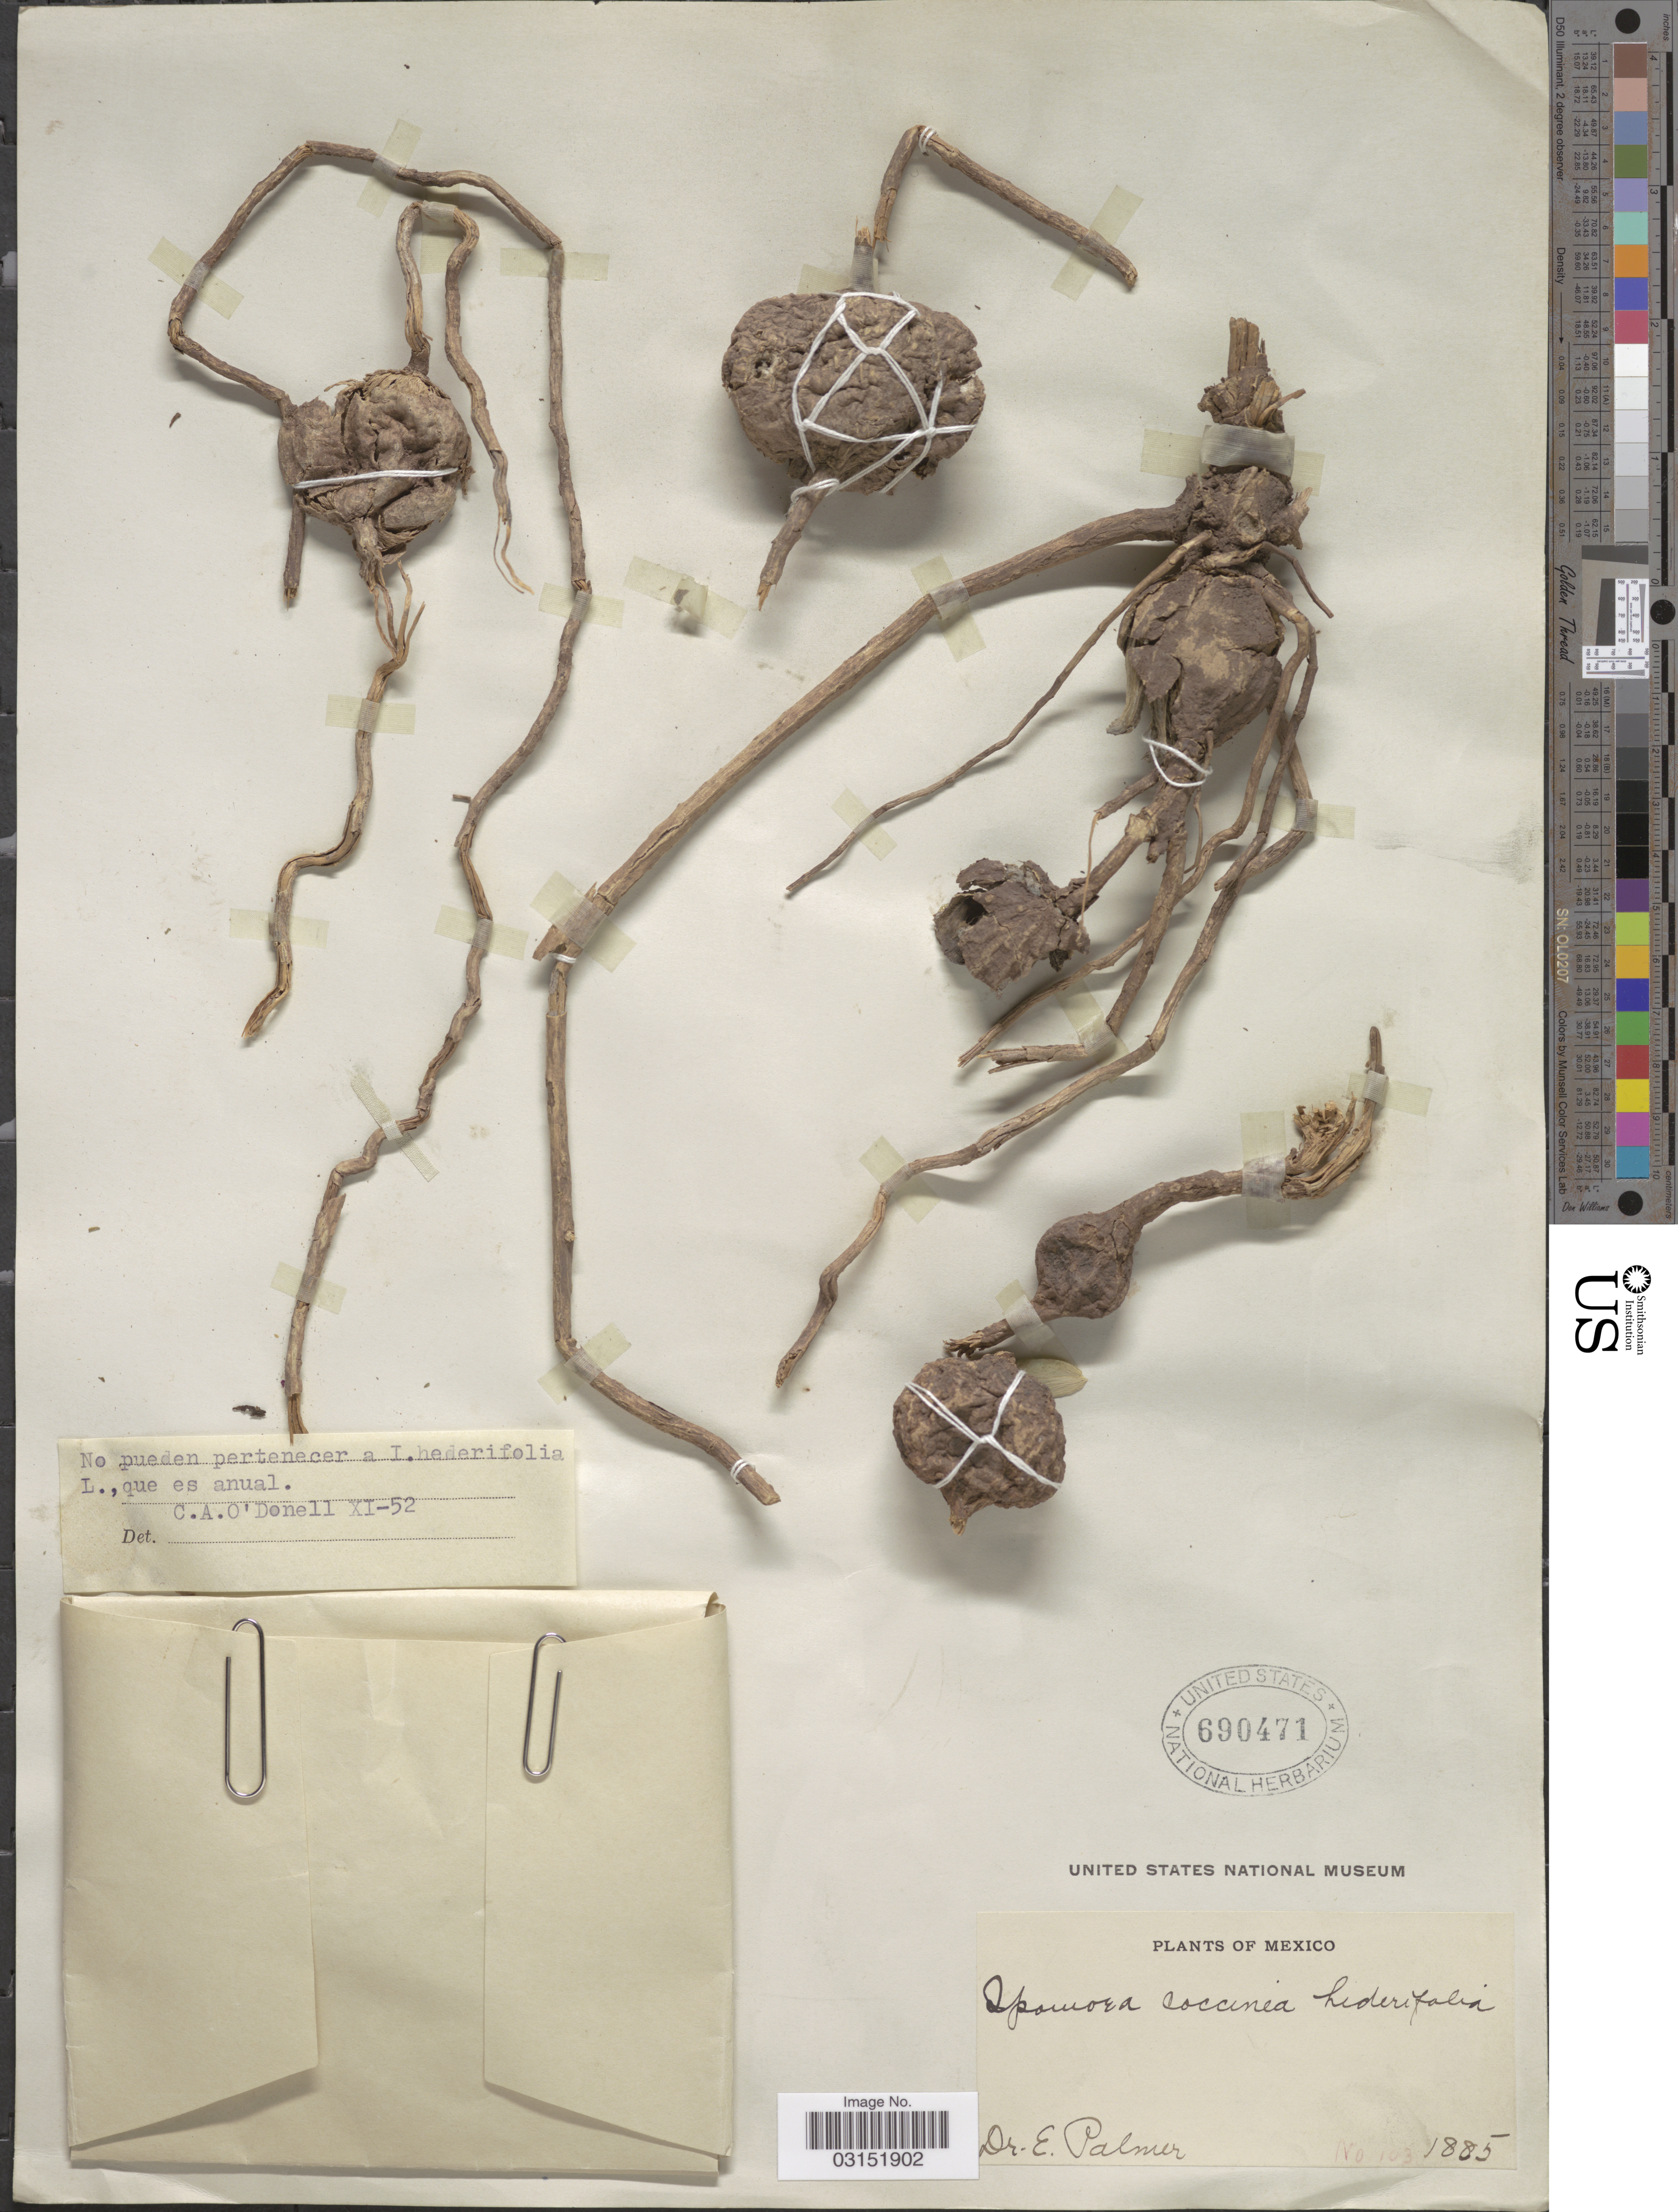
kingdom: Plantae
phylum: Tracheophyta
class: Magnoliopsida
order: Solanales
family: Convolvulaceae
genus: Ipomoea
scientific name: Ipomoea sp.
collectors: E. Palmer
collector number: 103*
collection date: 1885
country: Mexico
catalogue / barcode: US 690471